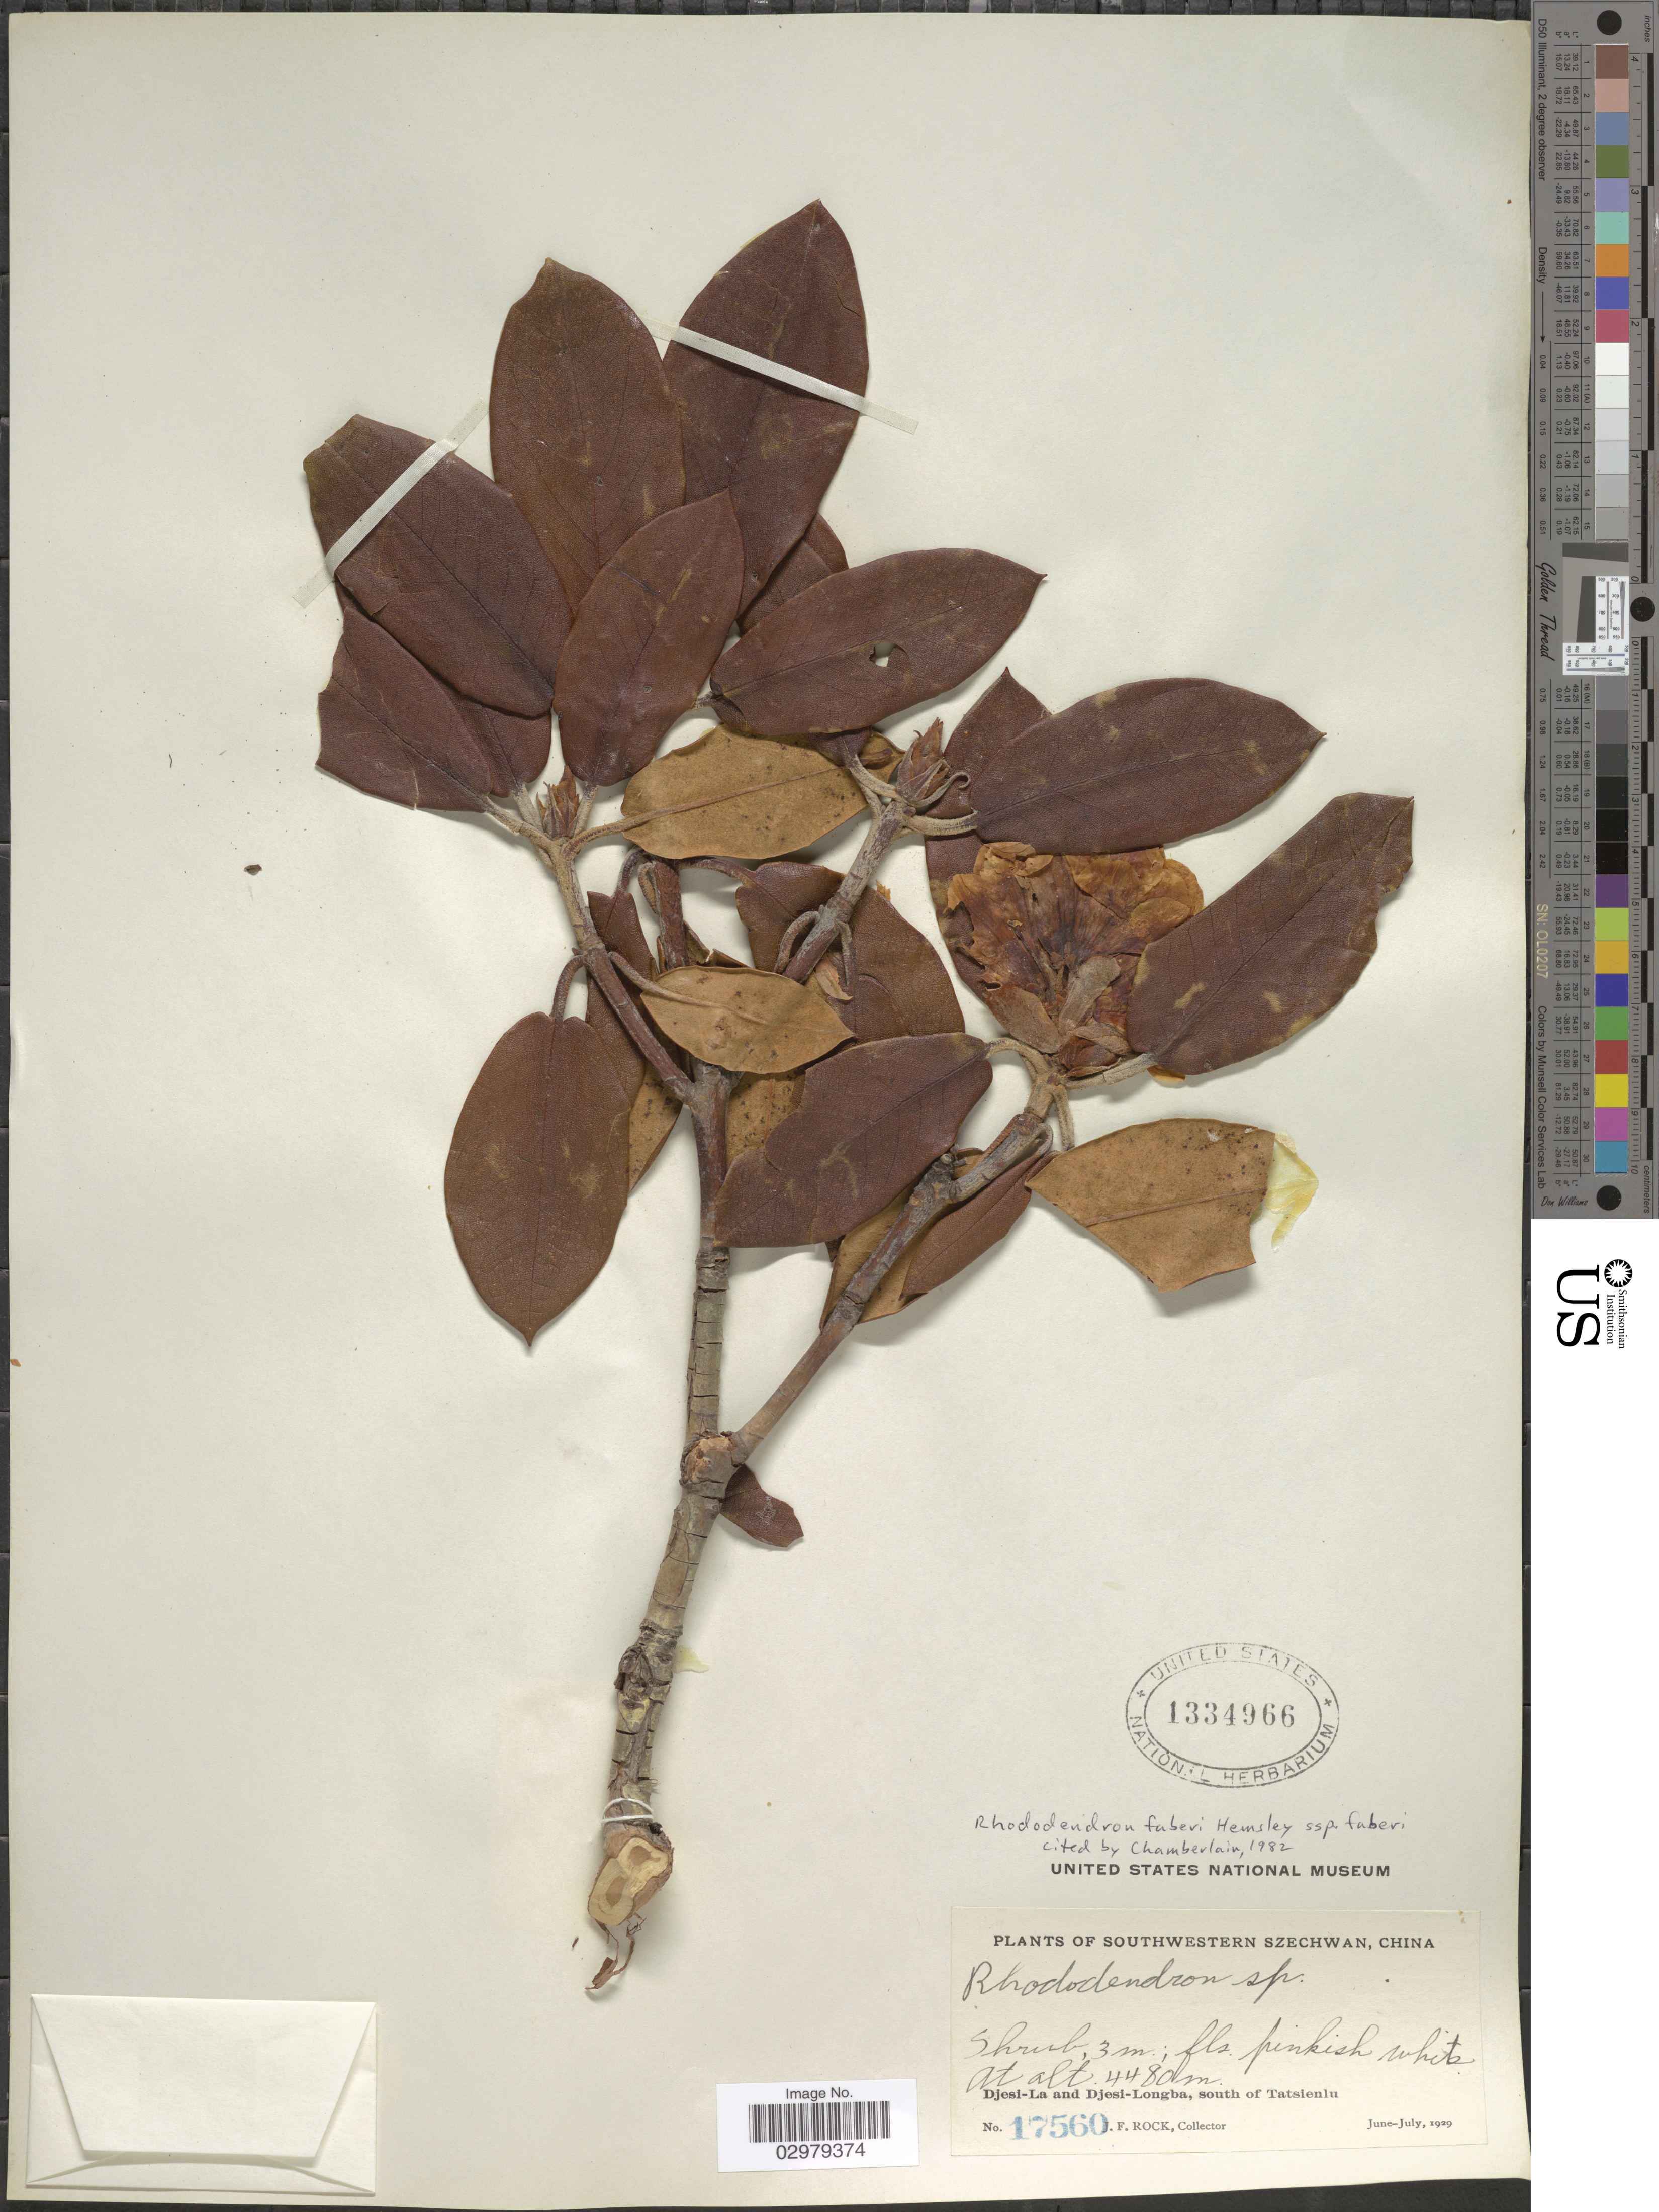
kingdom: Plantae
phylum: Tracheophyta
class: Magnoliopsida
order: Ericales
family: Ericaceae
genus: Rhododendron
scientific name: Rhododendron sp.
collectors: J. Rock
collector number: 17560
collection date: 1929-06/1929-07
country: China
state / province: Sichuan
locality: Southwestern Szechwan. Djesi-La and Djesi-Longba, south of Tatsienlu.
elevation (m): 4480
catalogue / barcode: US 1334966